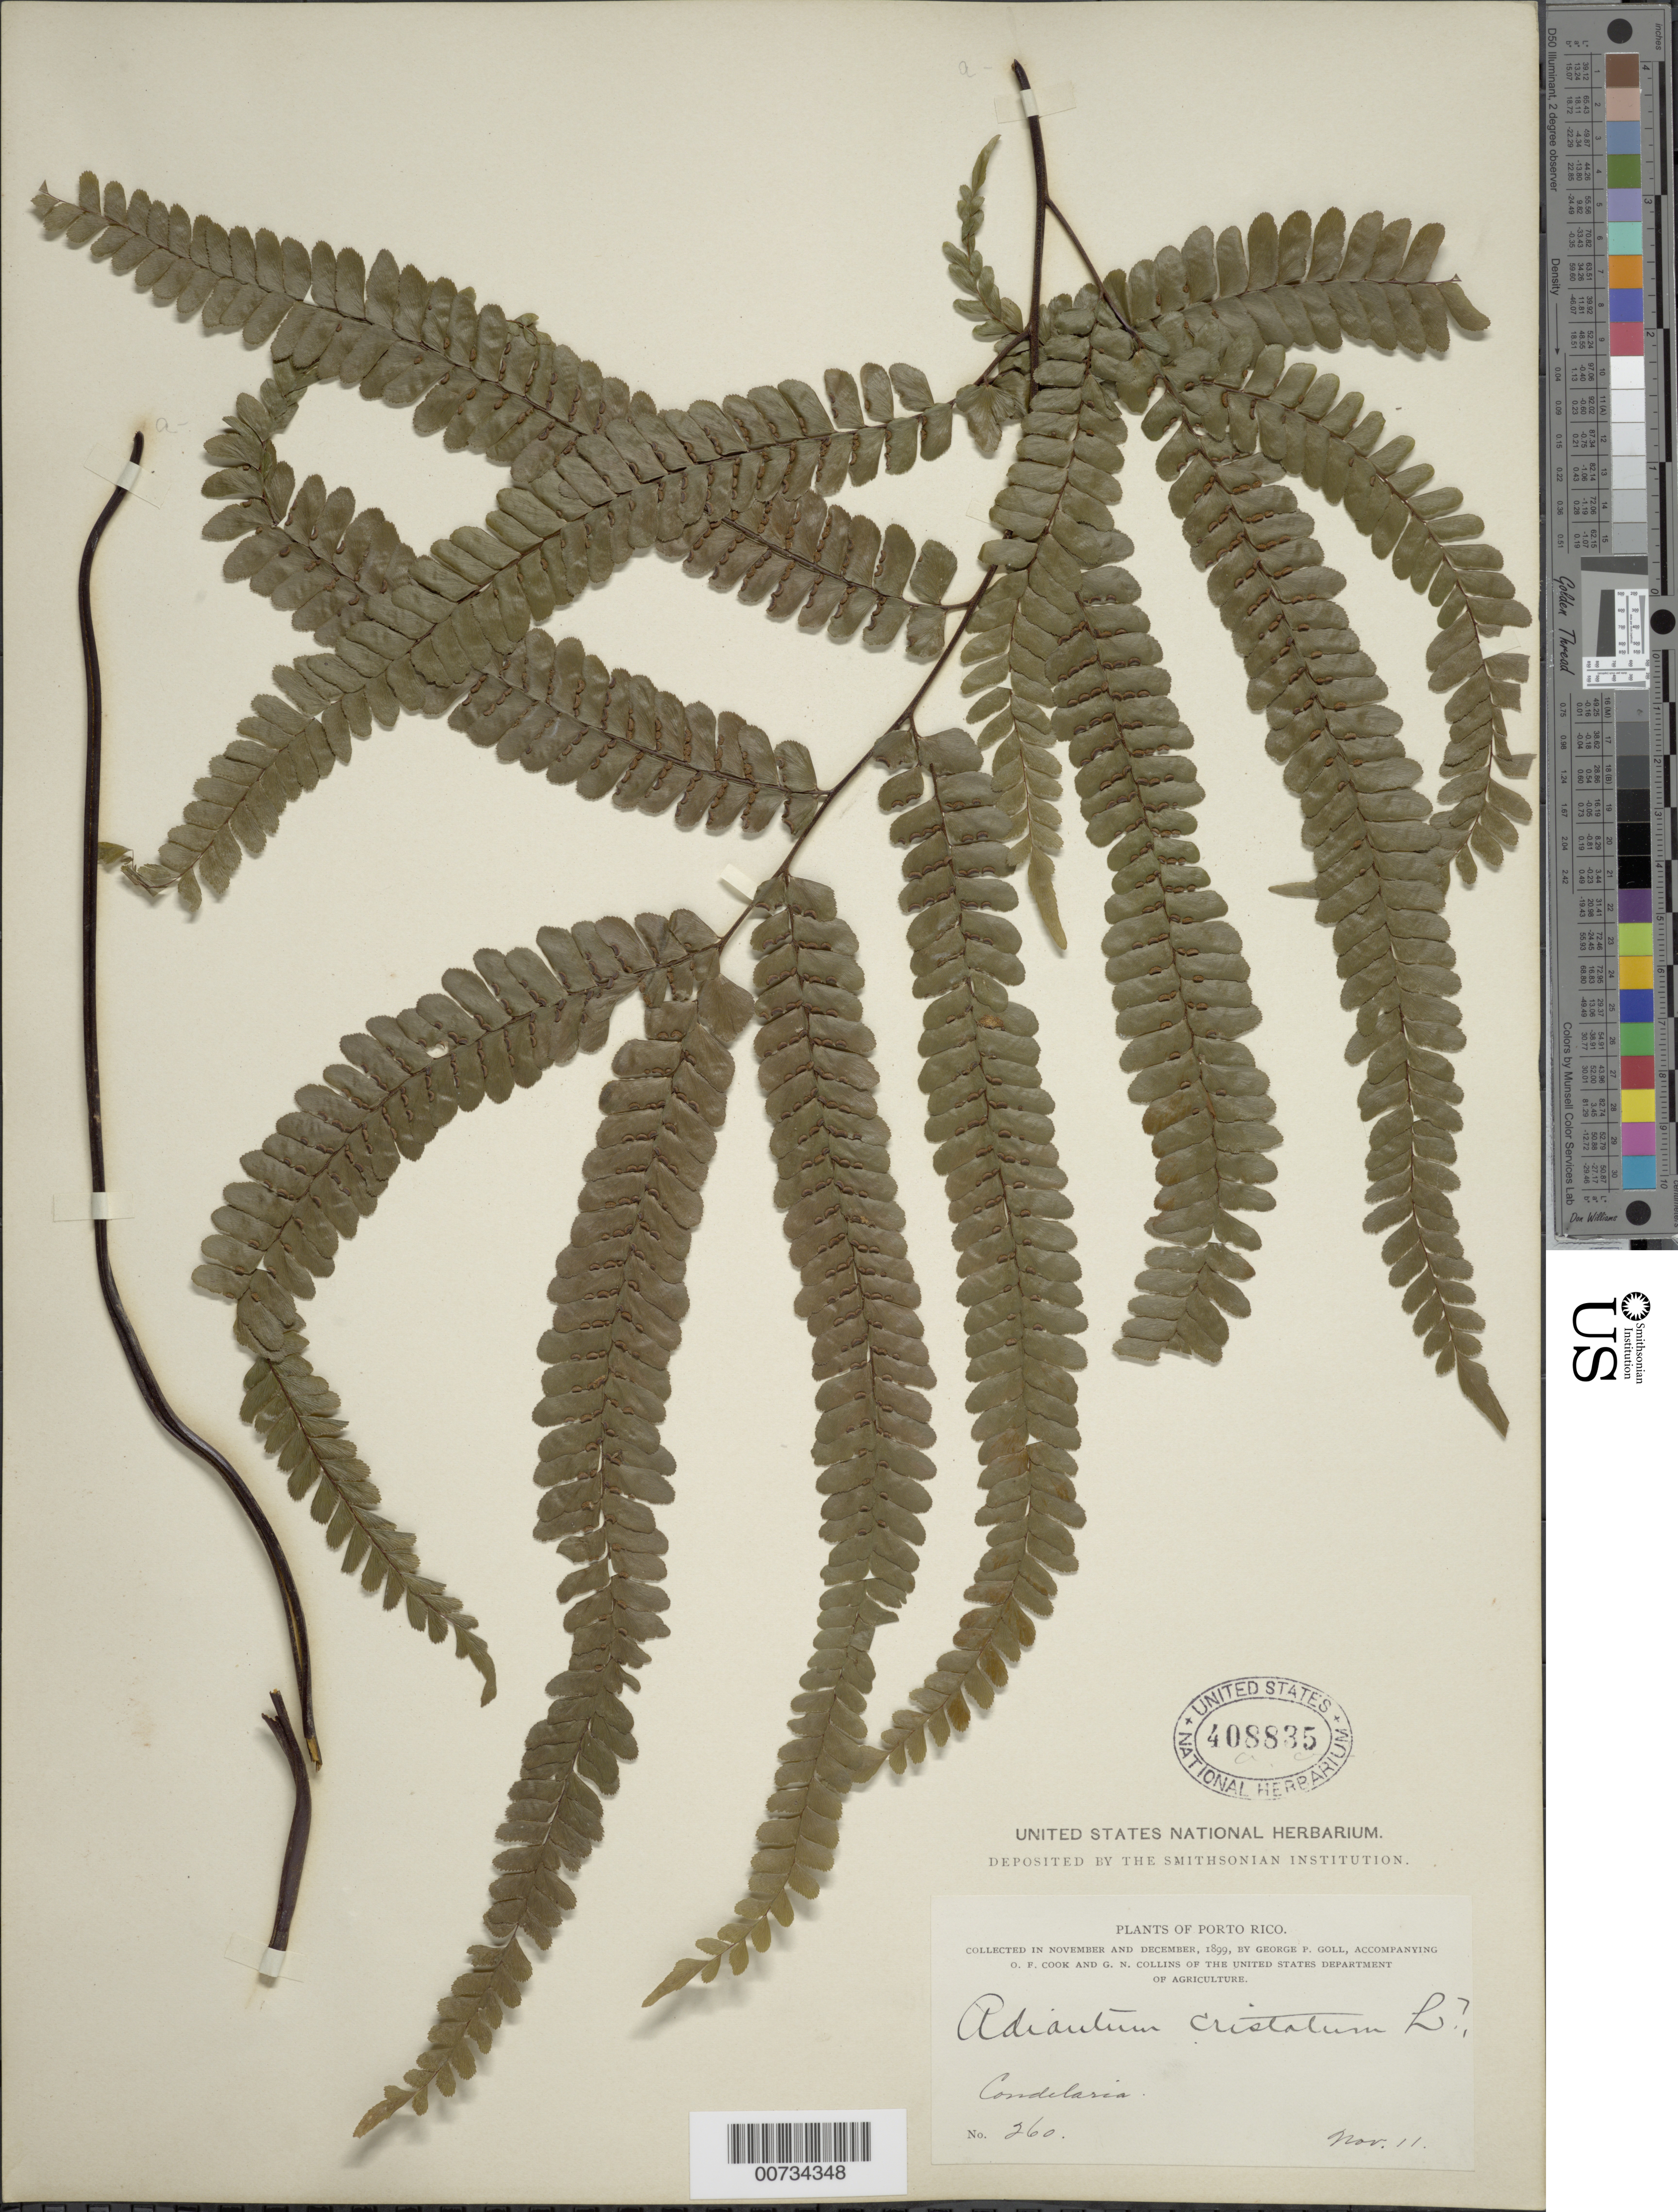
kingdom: Plantae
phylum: Tracheophyta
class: Polypodiopsida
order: Polypodiales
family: Pteridaceae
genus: Adiantum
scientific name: Adiantum pyramidale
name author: (L.) Willd.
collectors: G. Goll, O. F. Cook & G. N. Collins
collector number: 260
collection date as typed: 11 Nov 1899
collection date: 1899-11-11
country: Puerto Rico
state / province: Toa Baja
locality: Candelaria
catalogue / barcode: US 408835